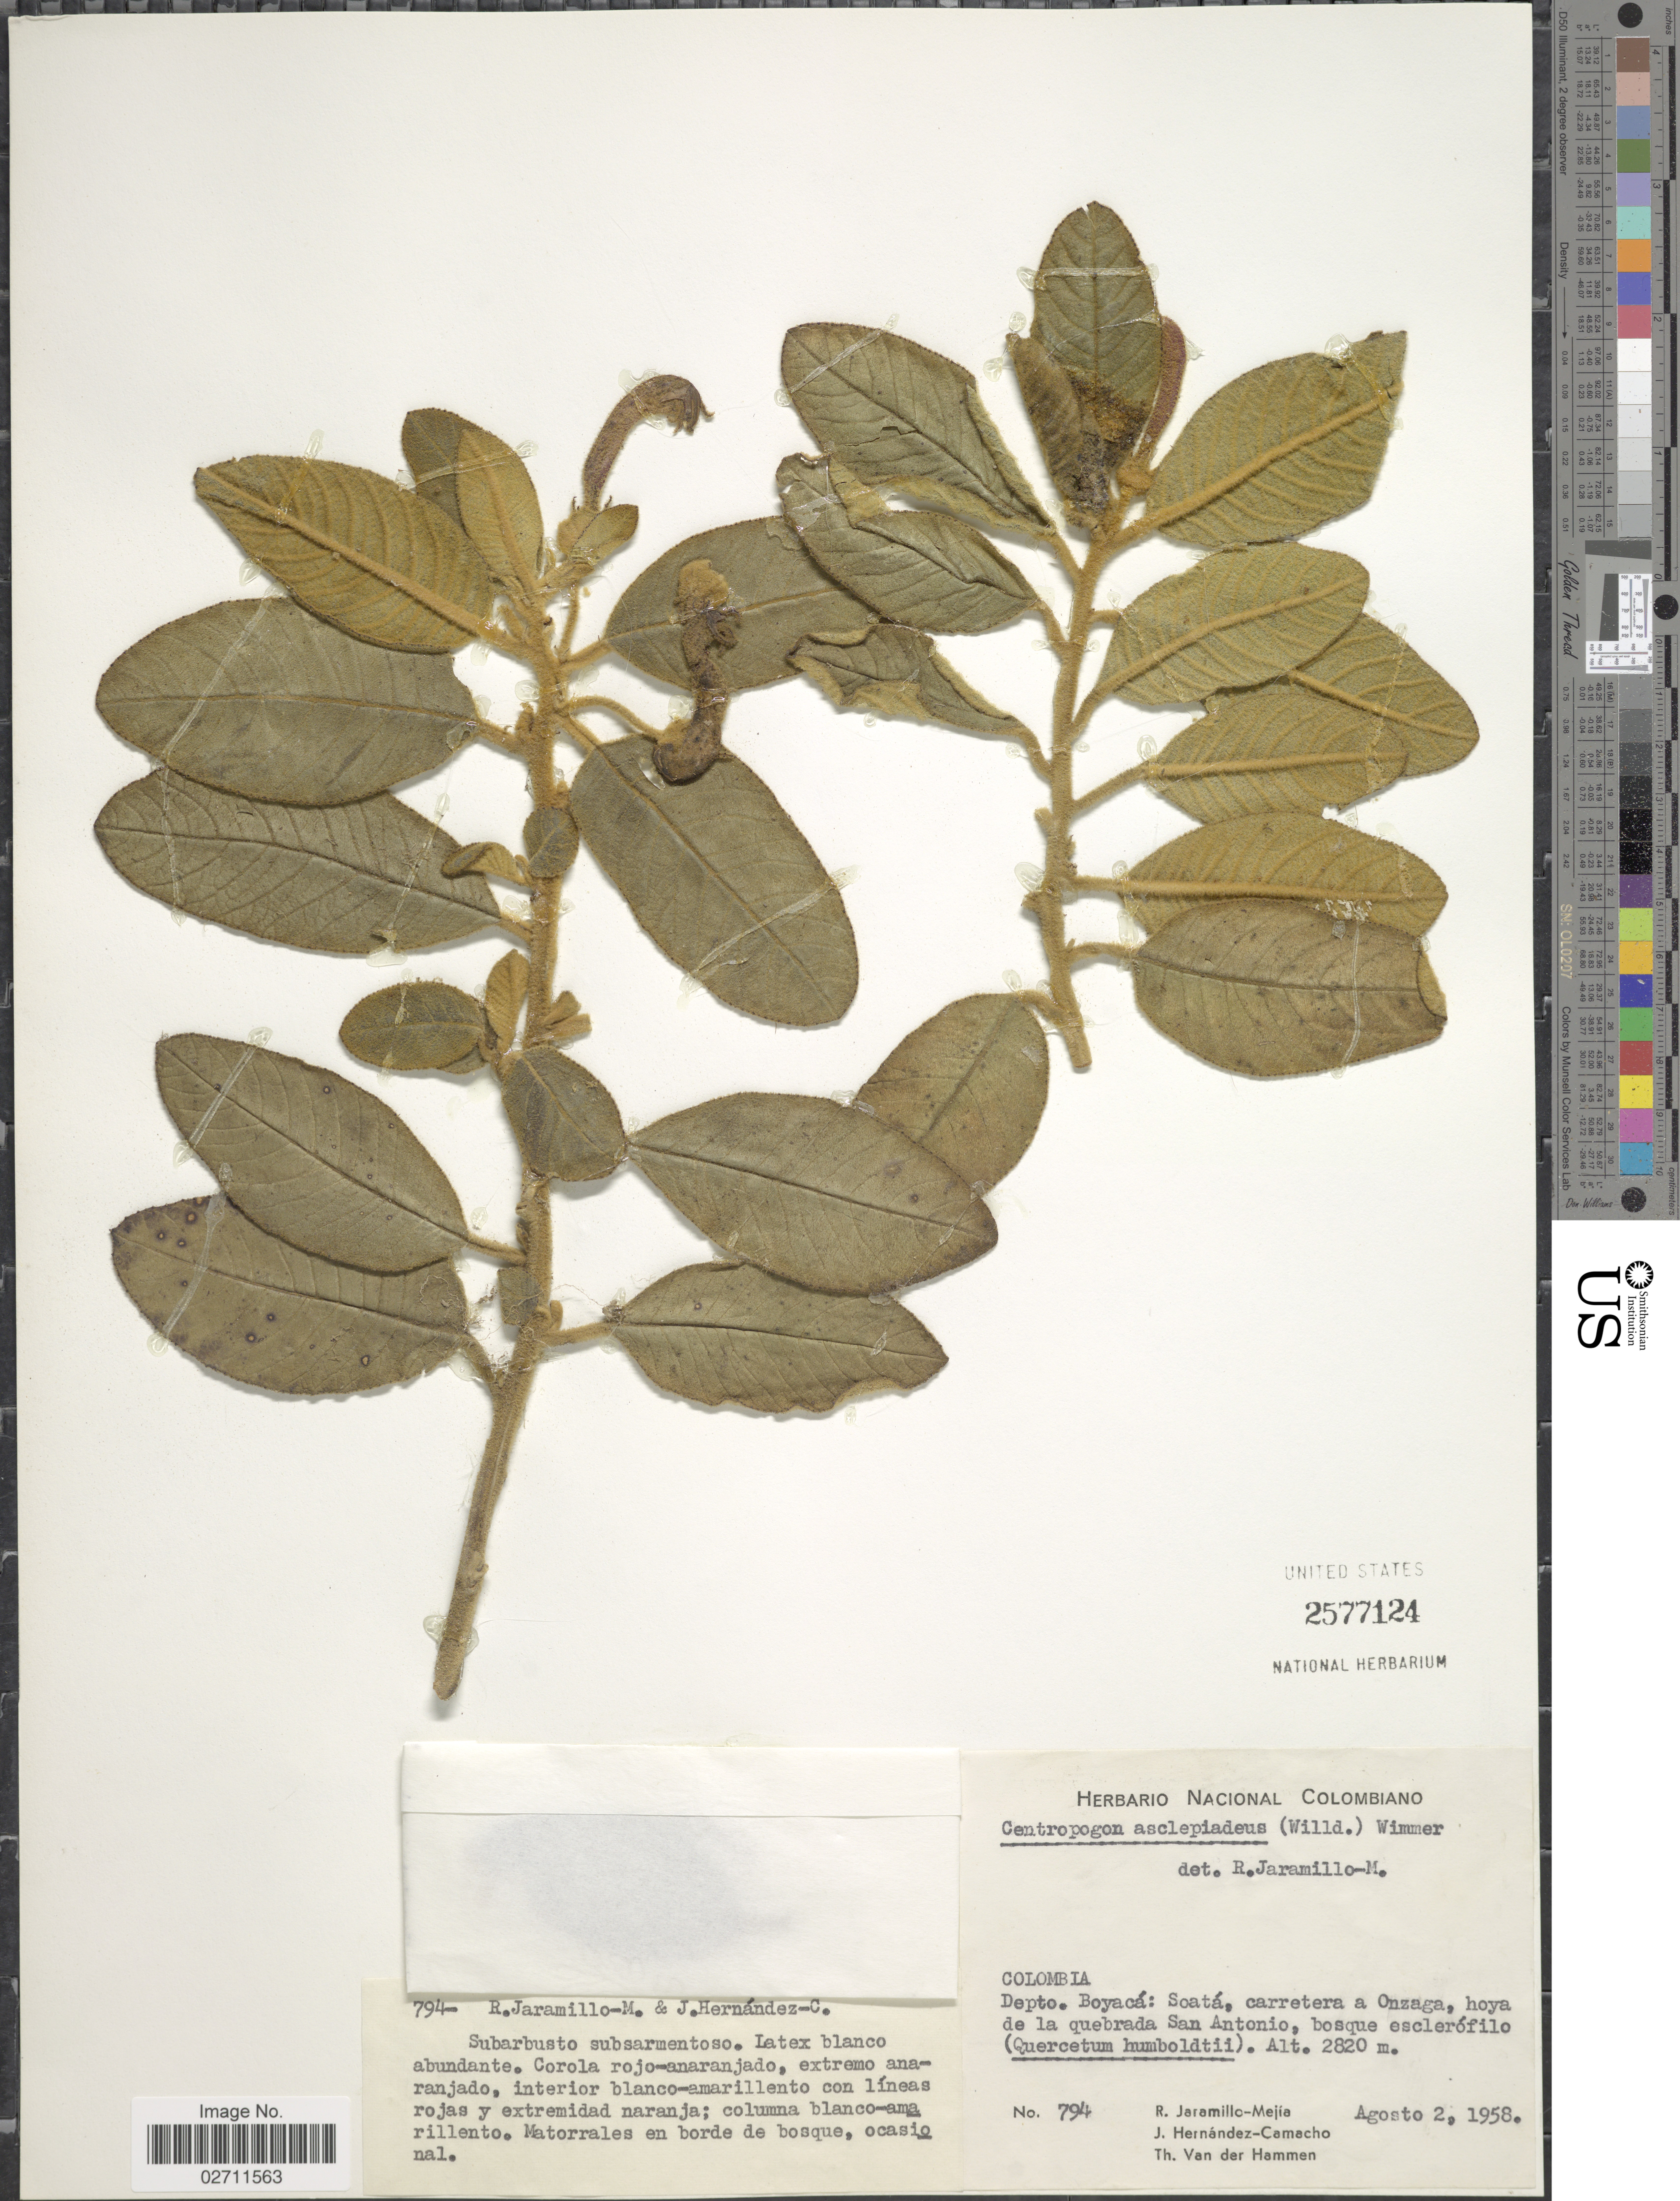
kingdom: Plantae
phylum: Tracheophyta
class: Magnoliopsida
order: Asterales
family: Campanulaceae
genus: Centropogon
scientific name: Centropogon asclepiadeus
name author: (Willd. ex Schult.) E. Wimm.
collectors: R. Jaramillo M., J. Hernández-Camacho & T. Hammen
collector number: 794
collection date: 1958-08-02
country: Colombia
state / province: Boyacá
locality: Scata, carretera a Onzaga. hoya de la quebrada San Antonio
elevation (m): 2820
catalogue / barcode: US 2577124